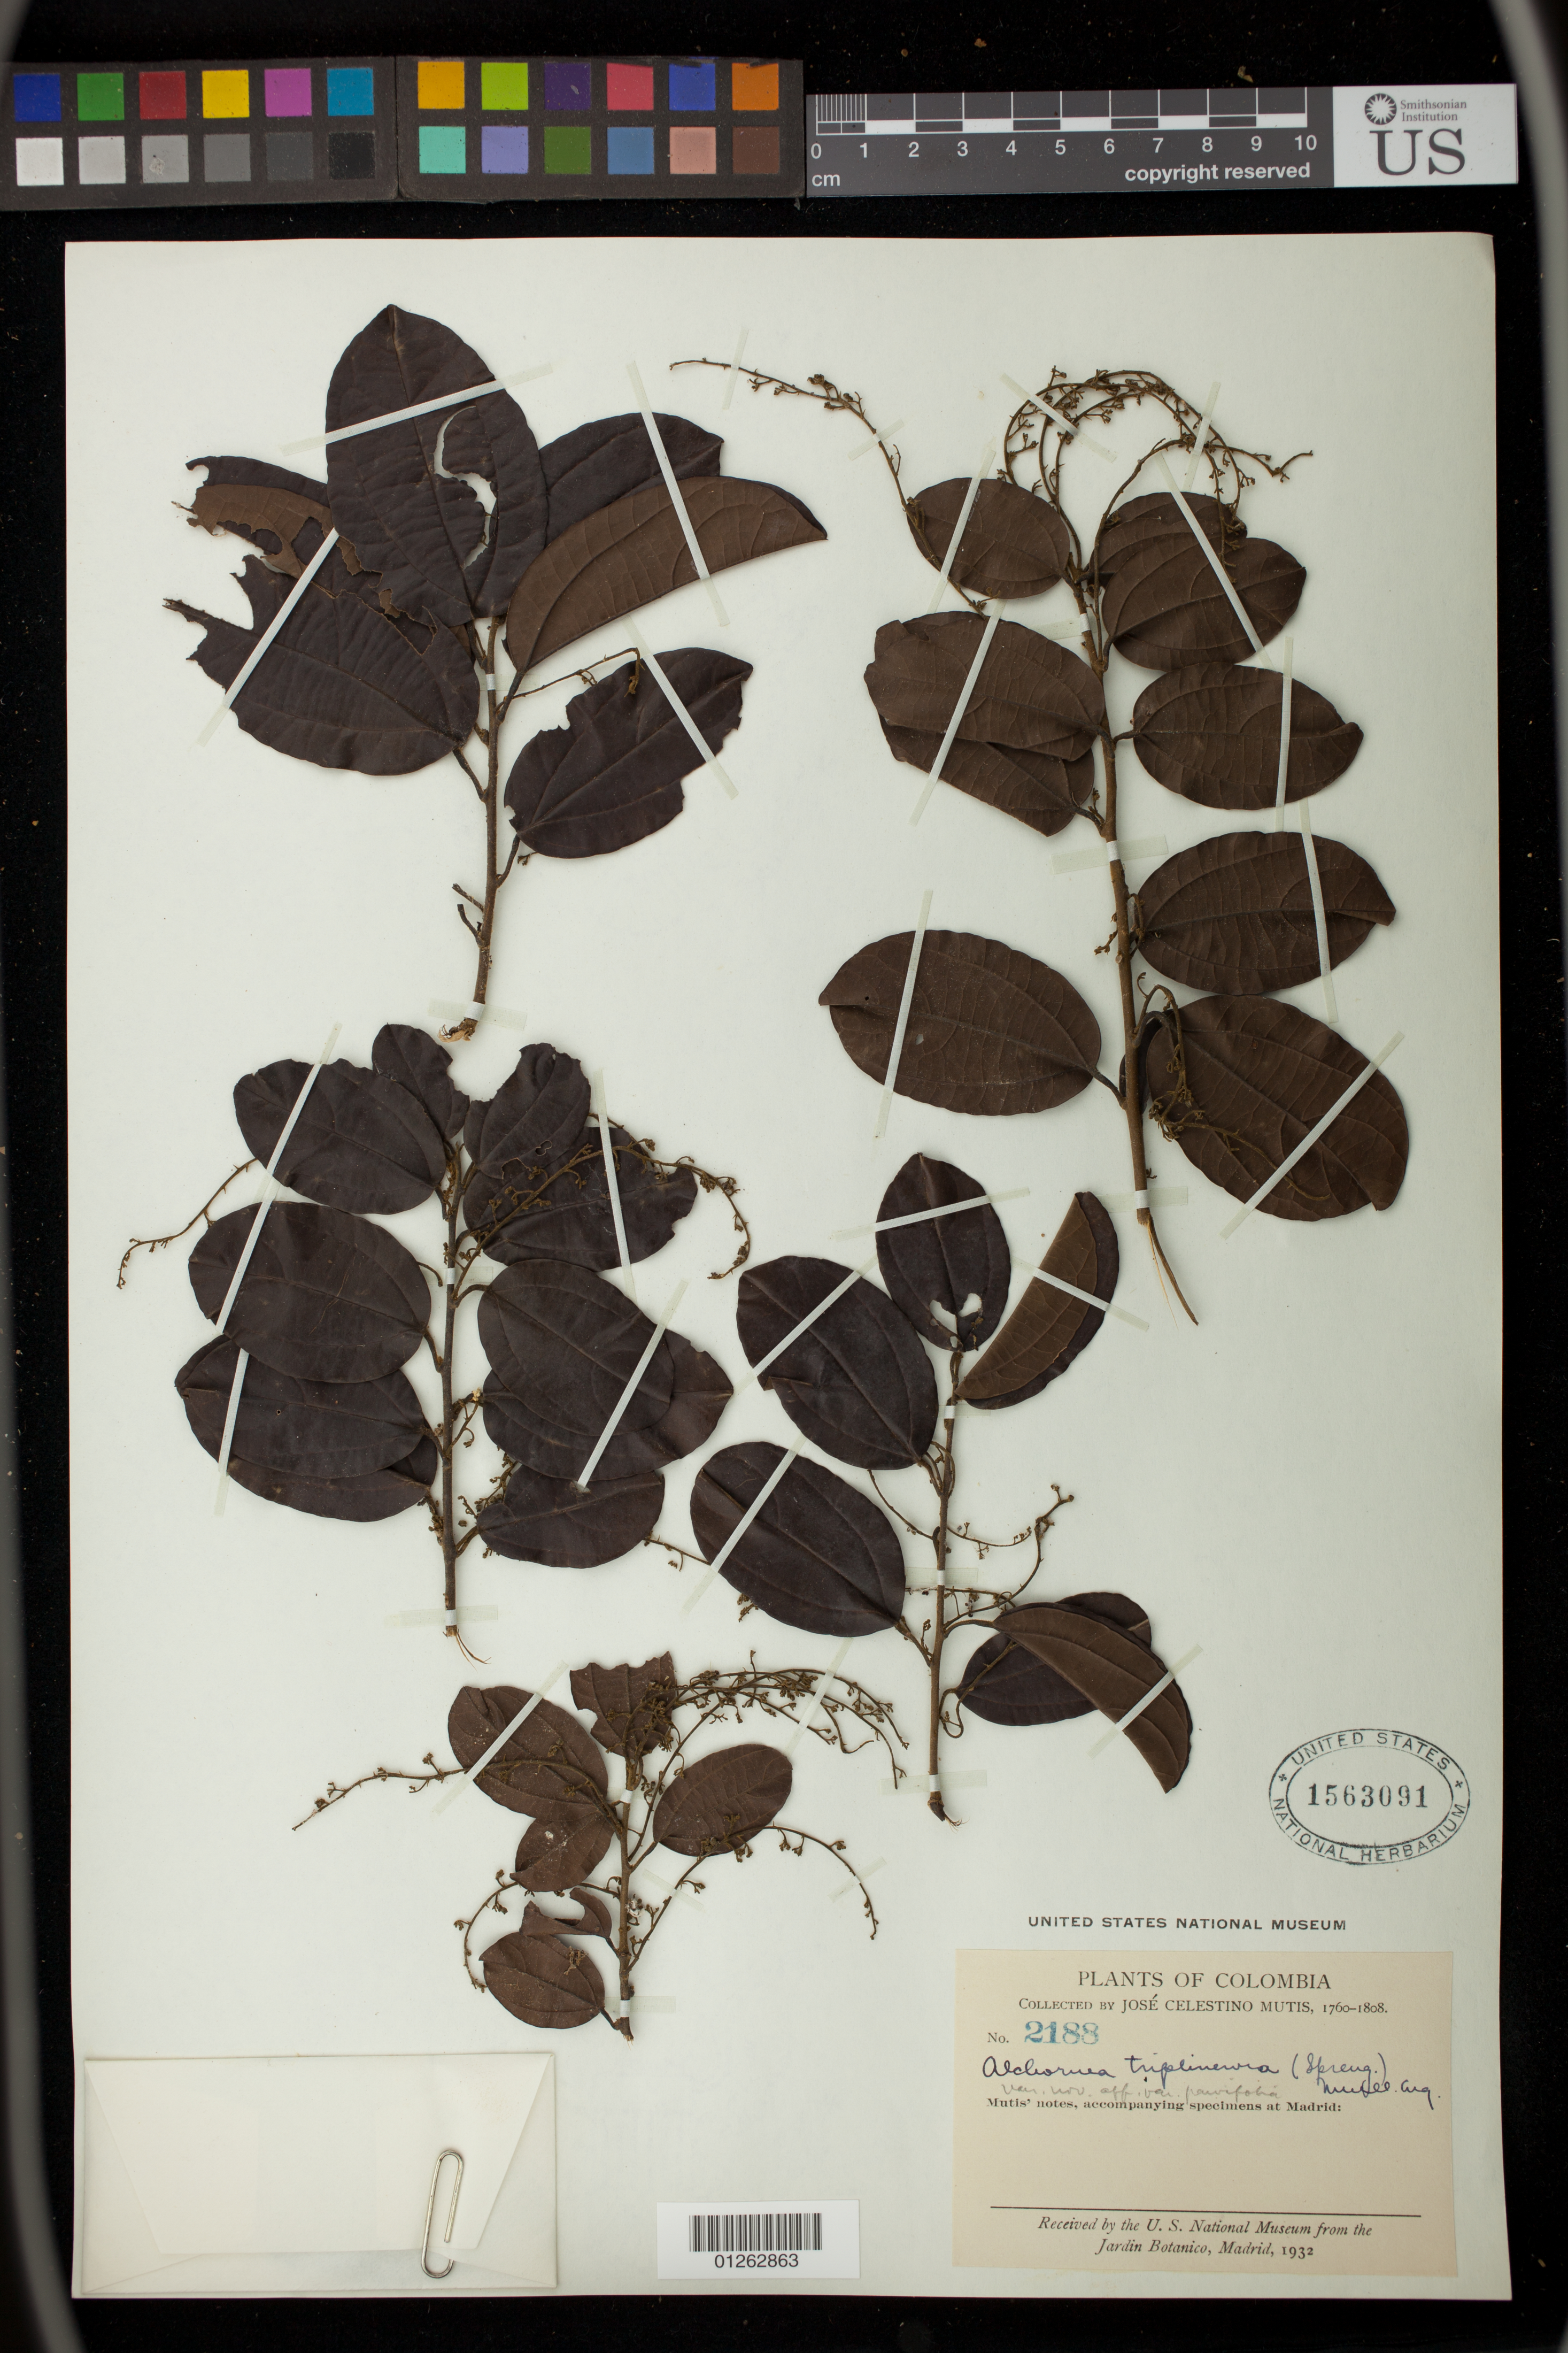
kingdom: Plantae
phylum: Tracheophyta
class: Magnoliopsida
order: Malpighiales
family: Euphorbiaceae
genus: Alchornea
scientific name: Alchornea triplinervia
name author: (Spreng.) Müll. Arg.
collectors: J. C. B. Mutis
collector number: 2188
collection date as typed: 1760-1808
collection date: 1760/1808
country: Colombia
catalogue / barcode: US 1563091